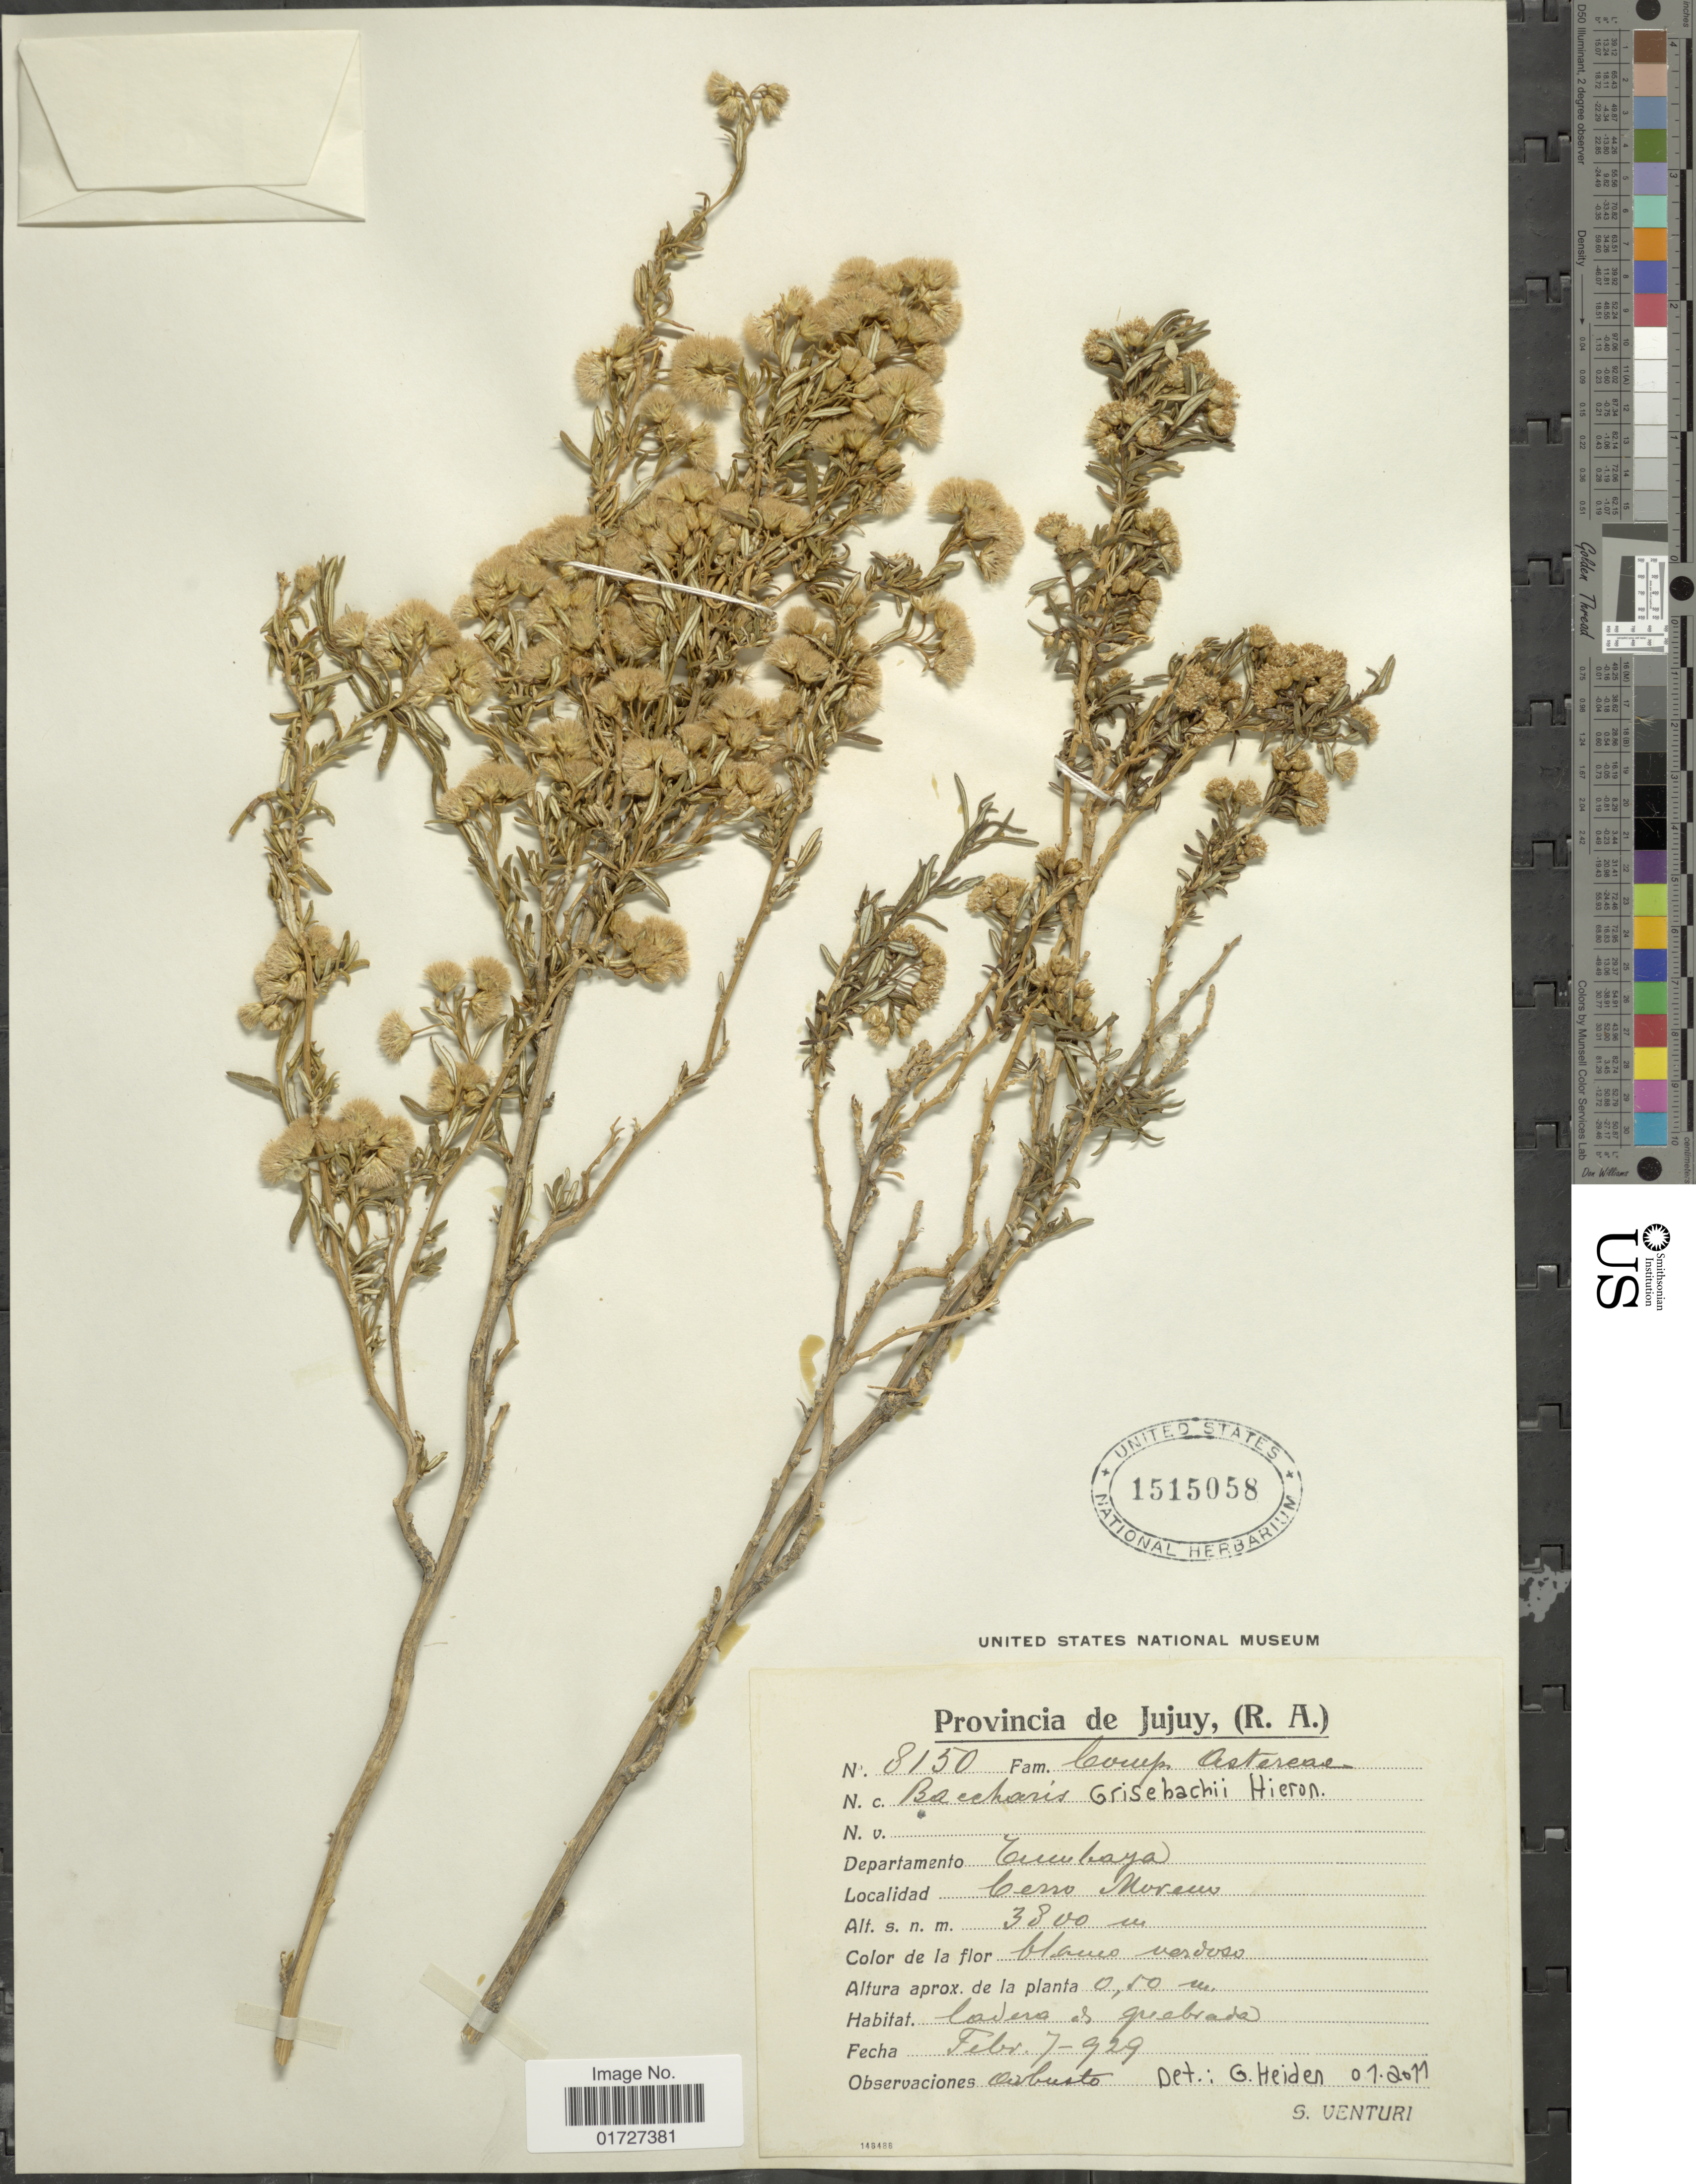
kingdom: Plantae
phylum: Tracheophyta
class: Magnoliopsida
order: Asterales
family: Asteraceae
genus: Baccharis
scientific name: Baccharis grisebachii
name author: Hieron.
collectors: S. Venturi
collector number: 8150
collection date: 1929-02-07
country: Argentina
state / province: Jujuy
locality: Departamento Tumbaya, Cerro Moreno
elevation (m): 3800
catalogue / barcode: US 1515058